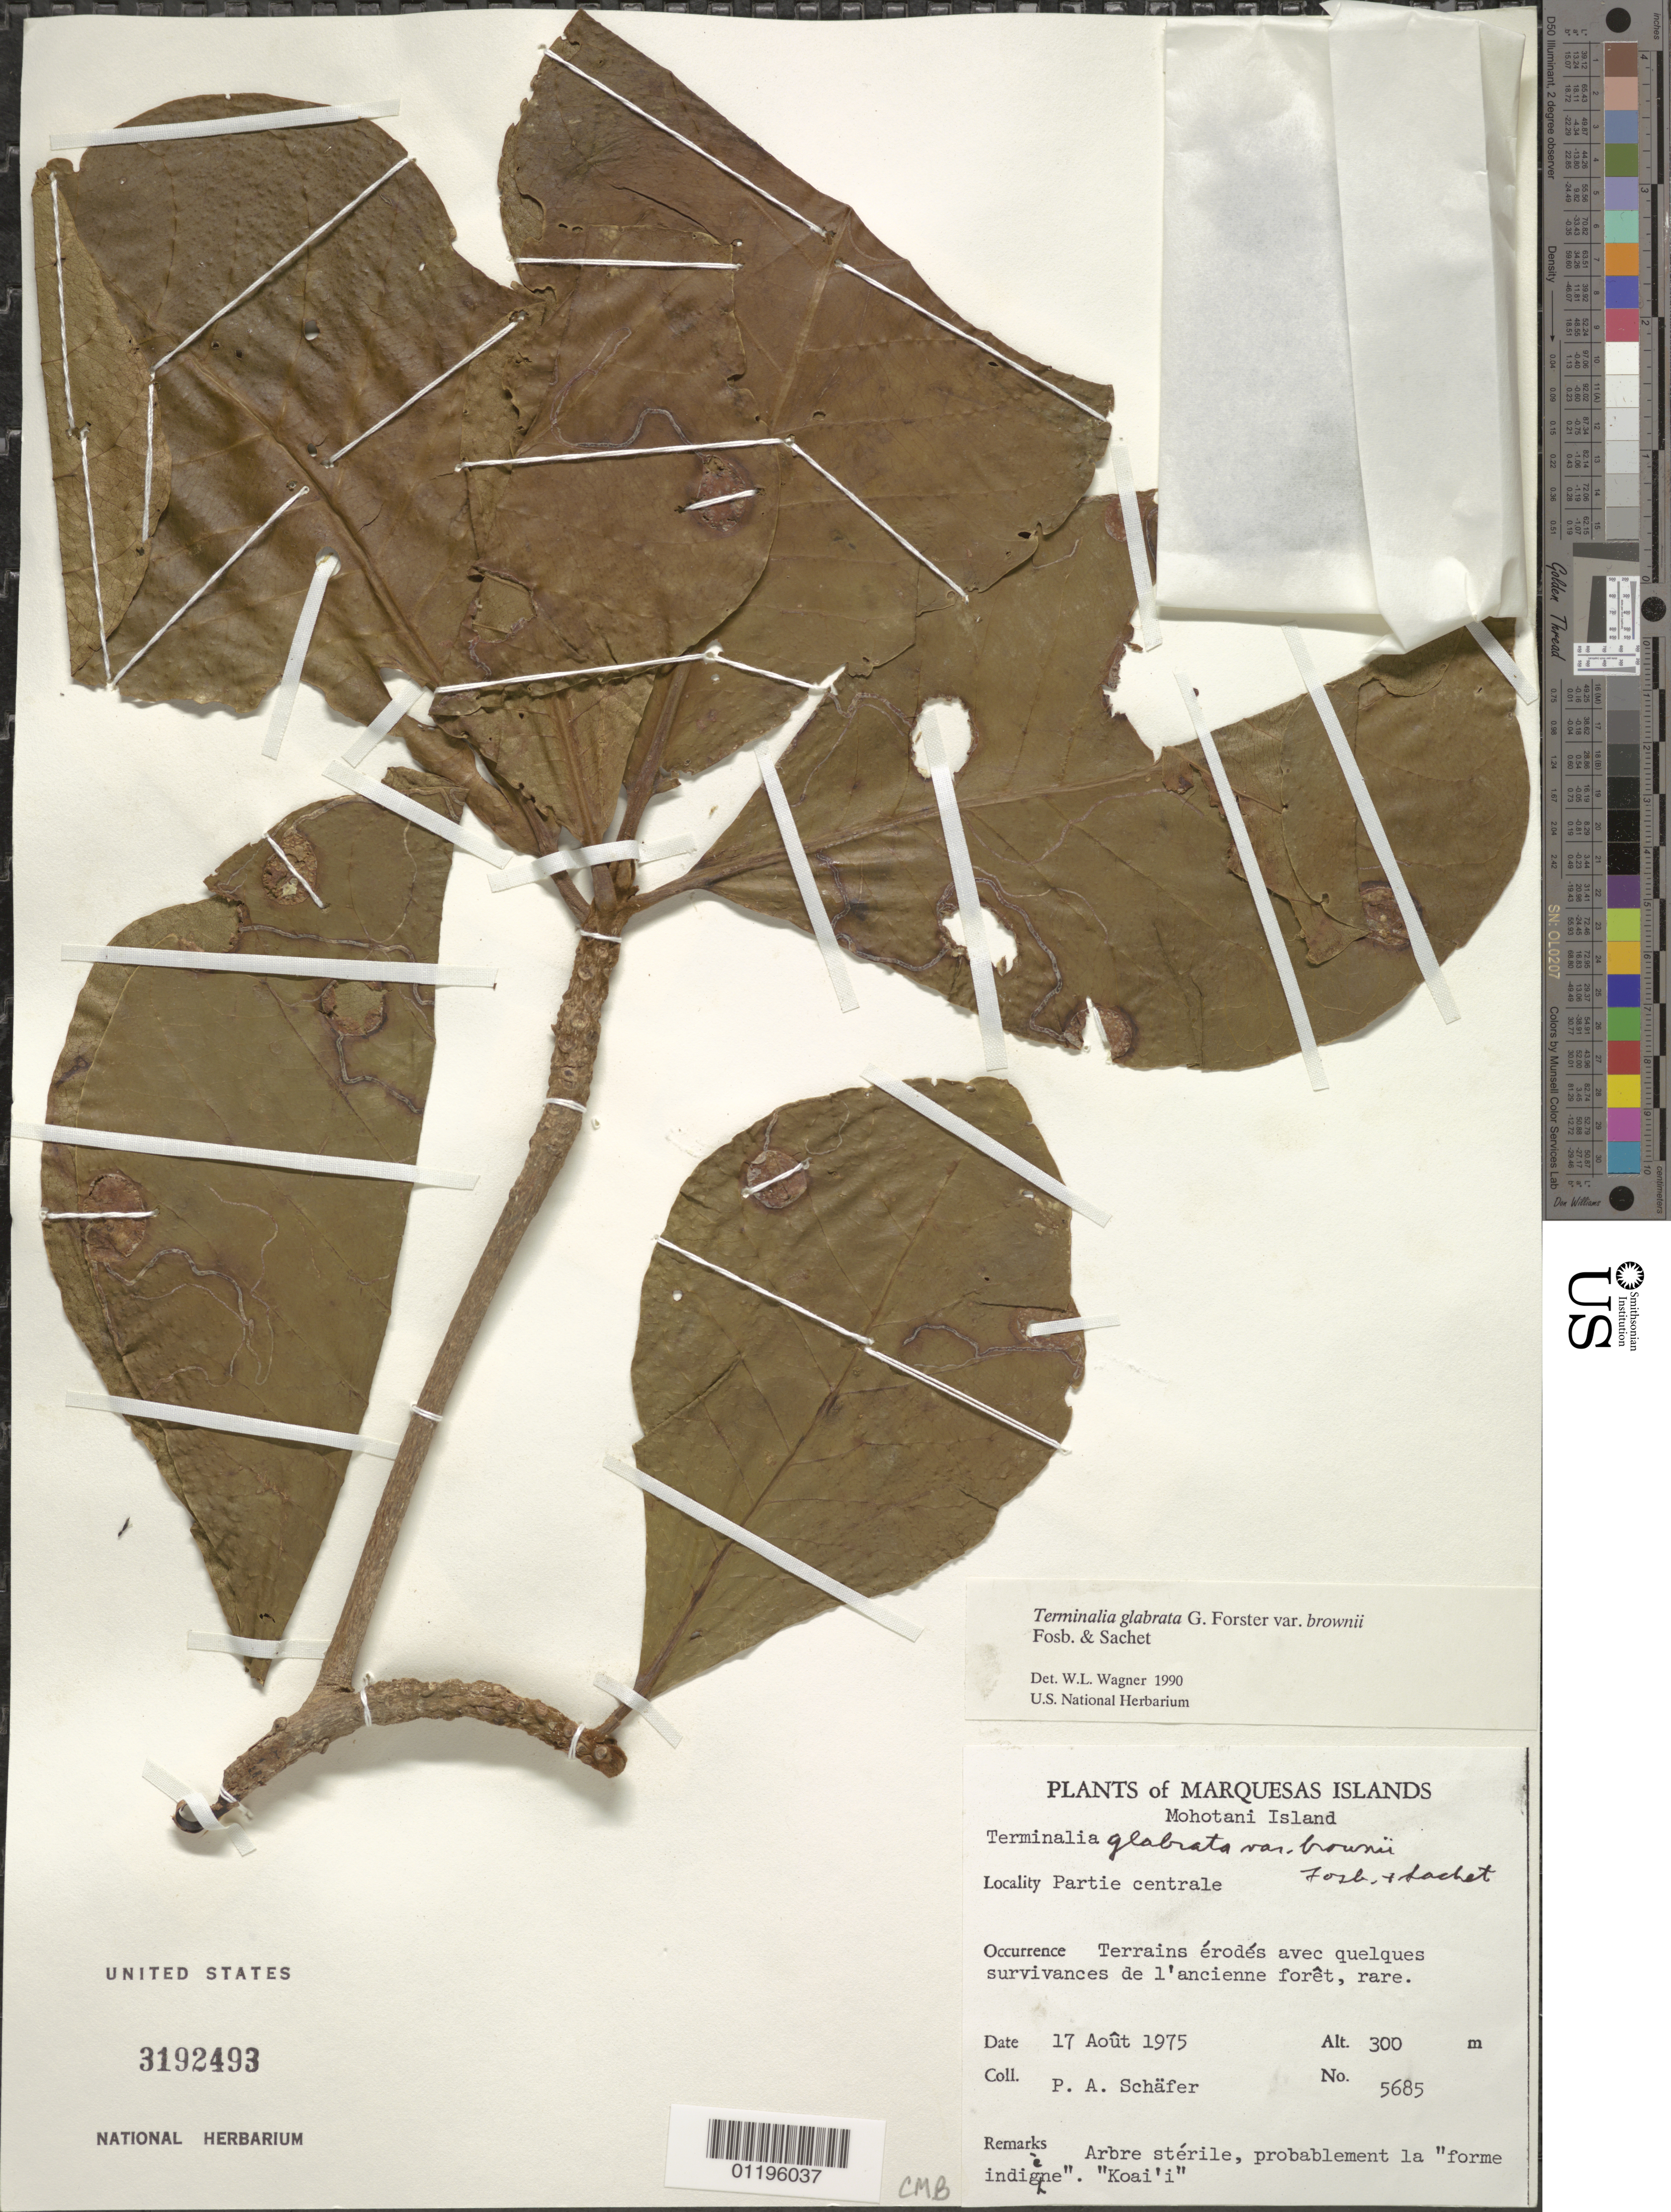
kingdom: Plantae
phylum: Tracheophyta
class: Magnoliopsida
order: Myrtales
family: Combretaceae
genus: Terminalia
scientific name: Terminalia glabrata var. brownii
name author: Fosberg & Sachet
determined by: Wagner, W. L., (BOT), Smithsonian Institution - National Museum of Natural History (UNITED STATES)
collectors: P. A. Schäfer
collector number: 5685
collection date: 1975-08-17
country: French Polynesia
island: Mohotani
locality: partie centrale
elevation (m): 300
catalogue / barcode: US 3192493